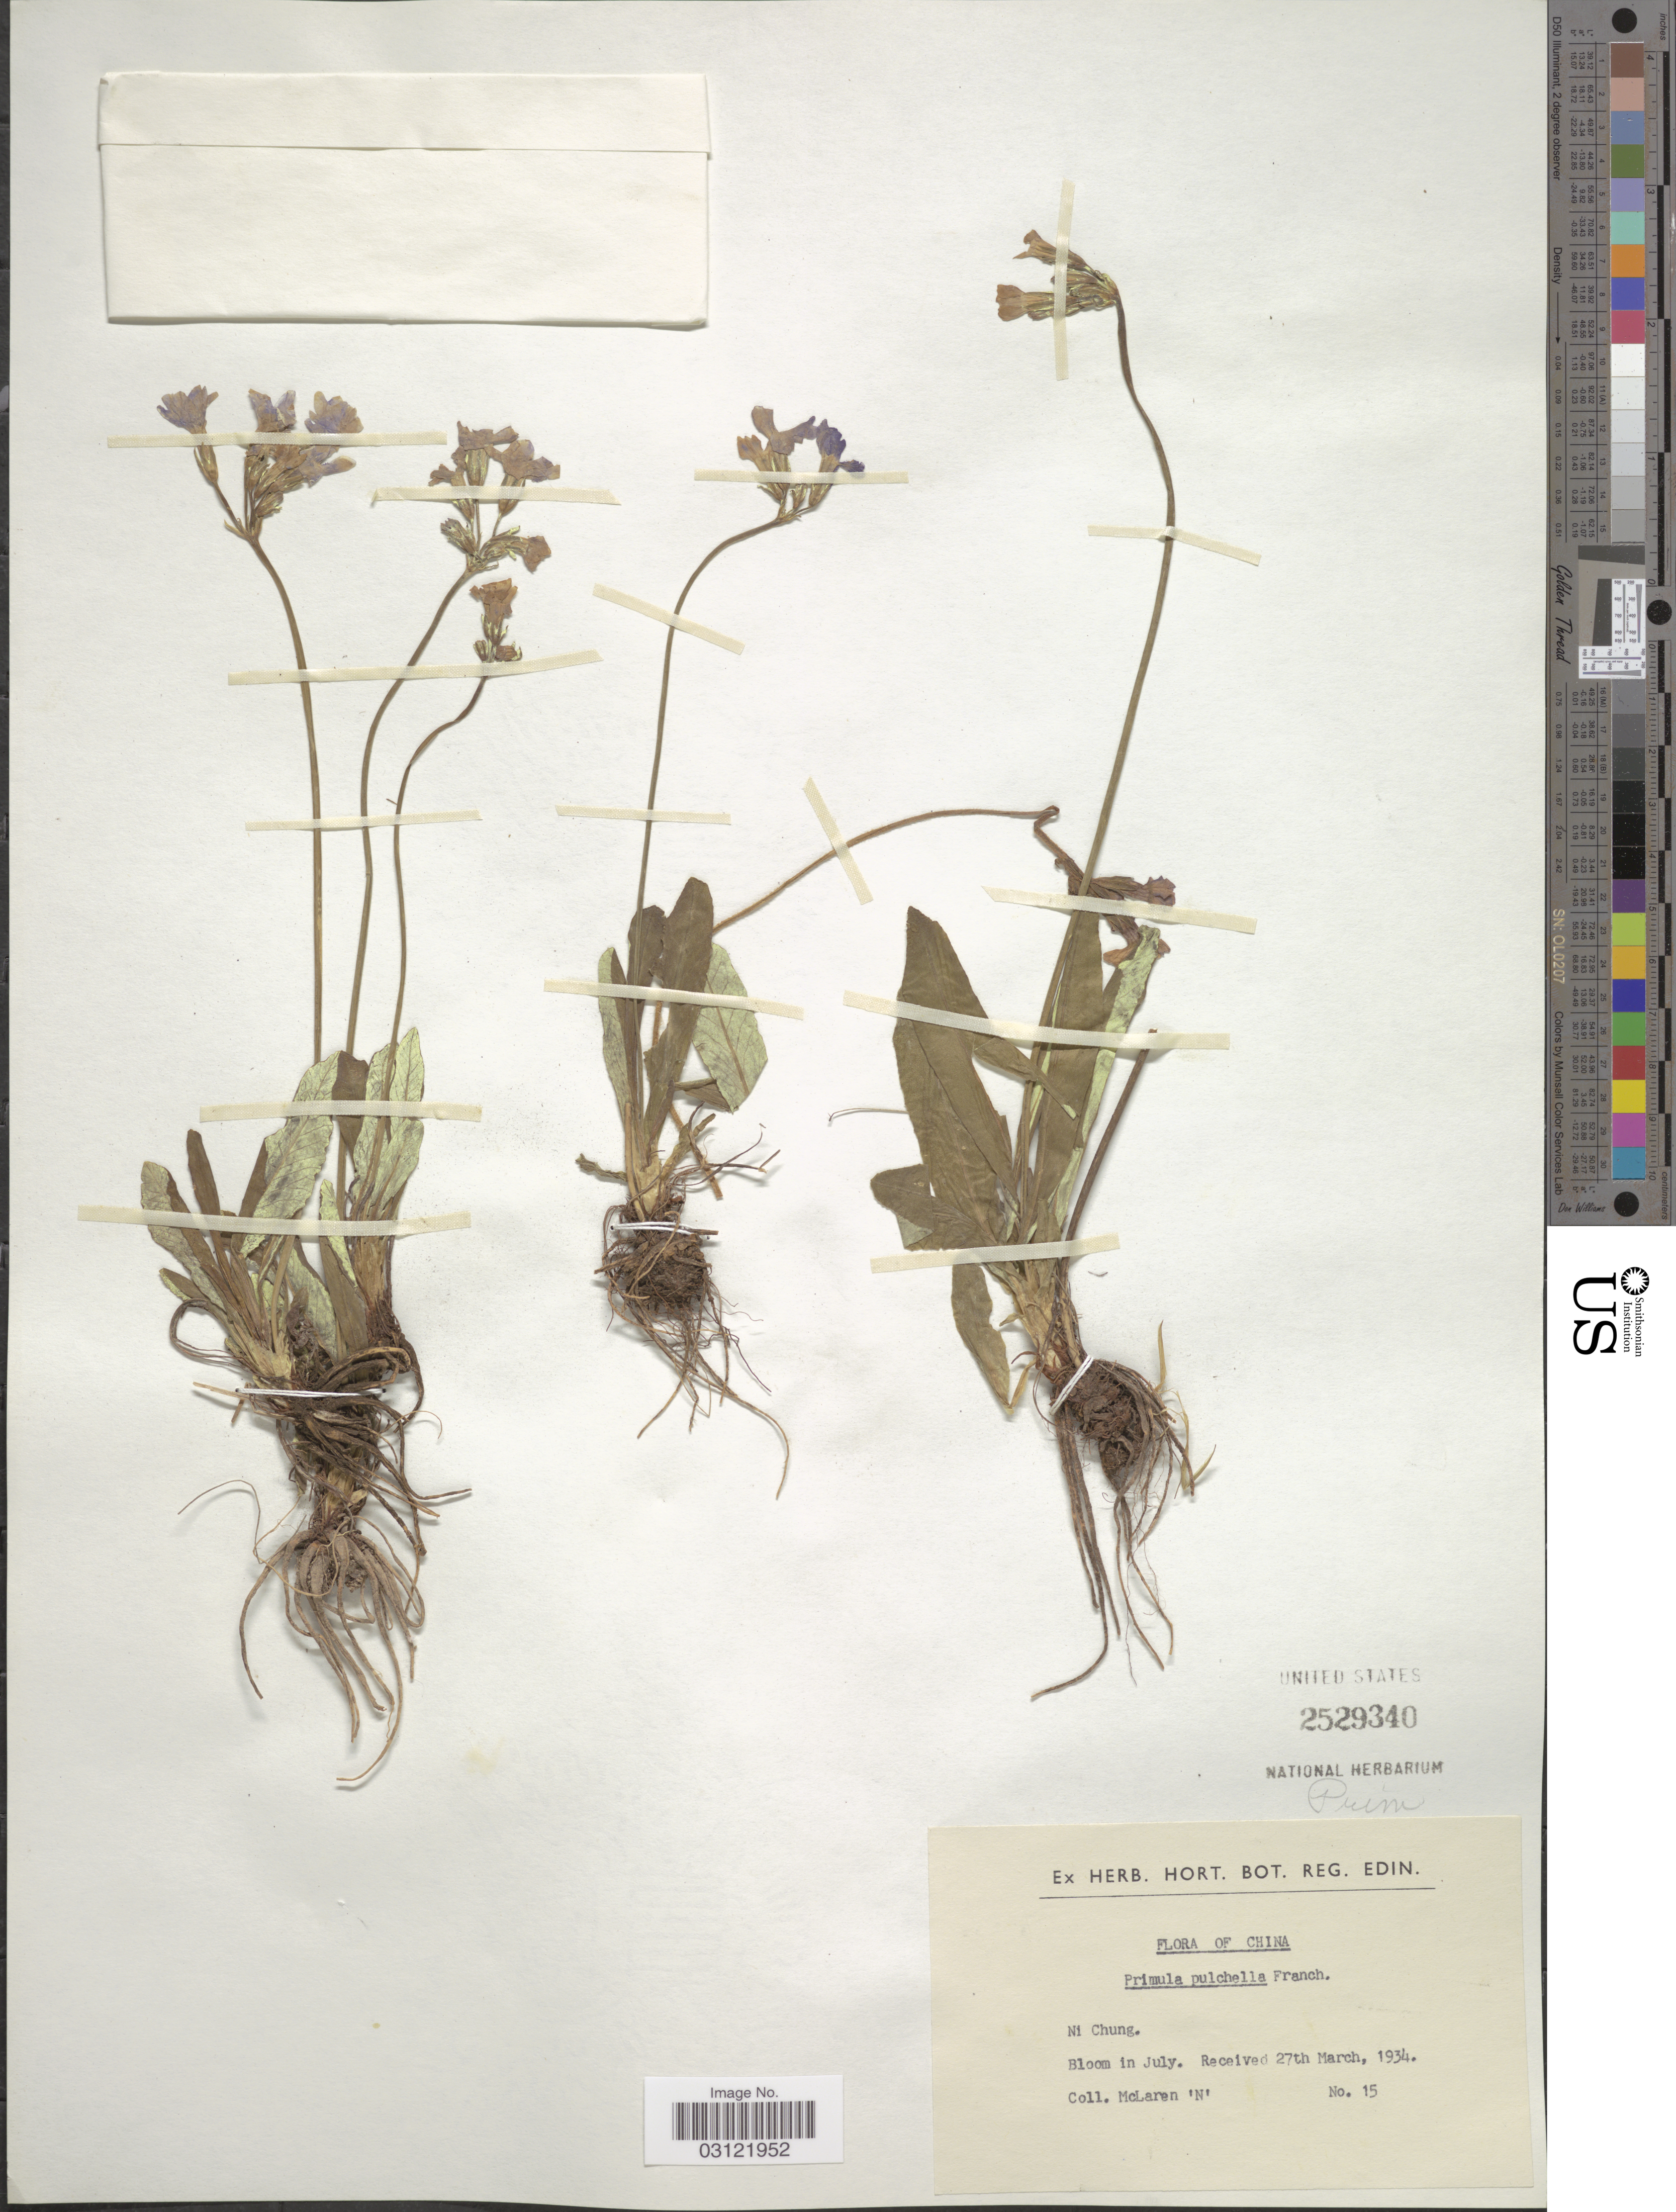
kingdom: Plantae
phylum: Tracheophyta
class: Magnoliopsida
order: Ericales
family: Primulaceae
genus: Primula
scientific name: Primula pulchella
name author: Franch.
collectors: McLaren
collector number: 15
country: China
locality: Ni Chung.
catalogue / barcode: US 2529340